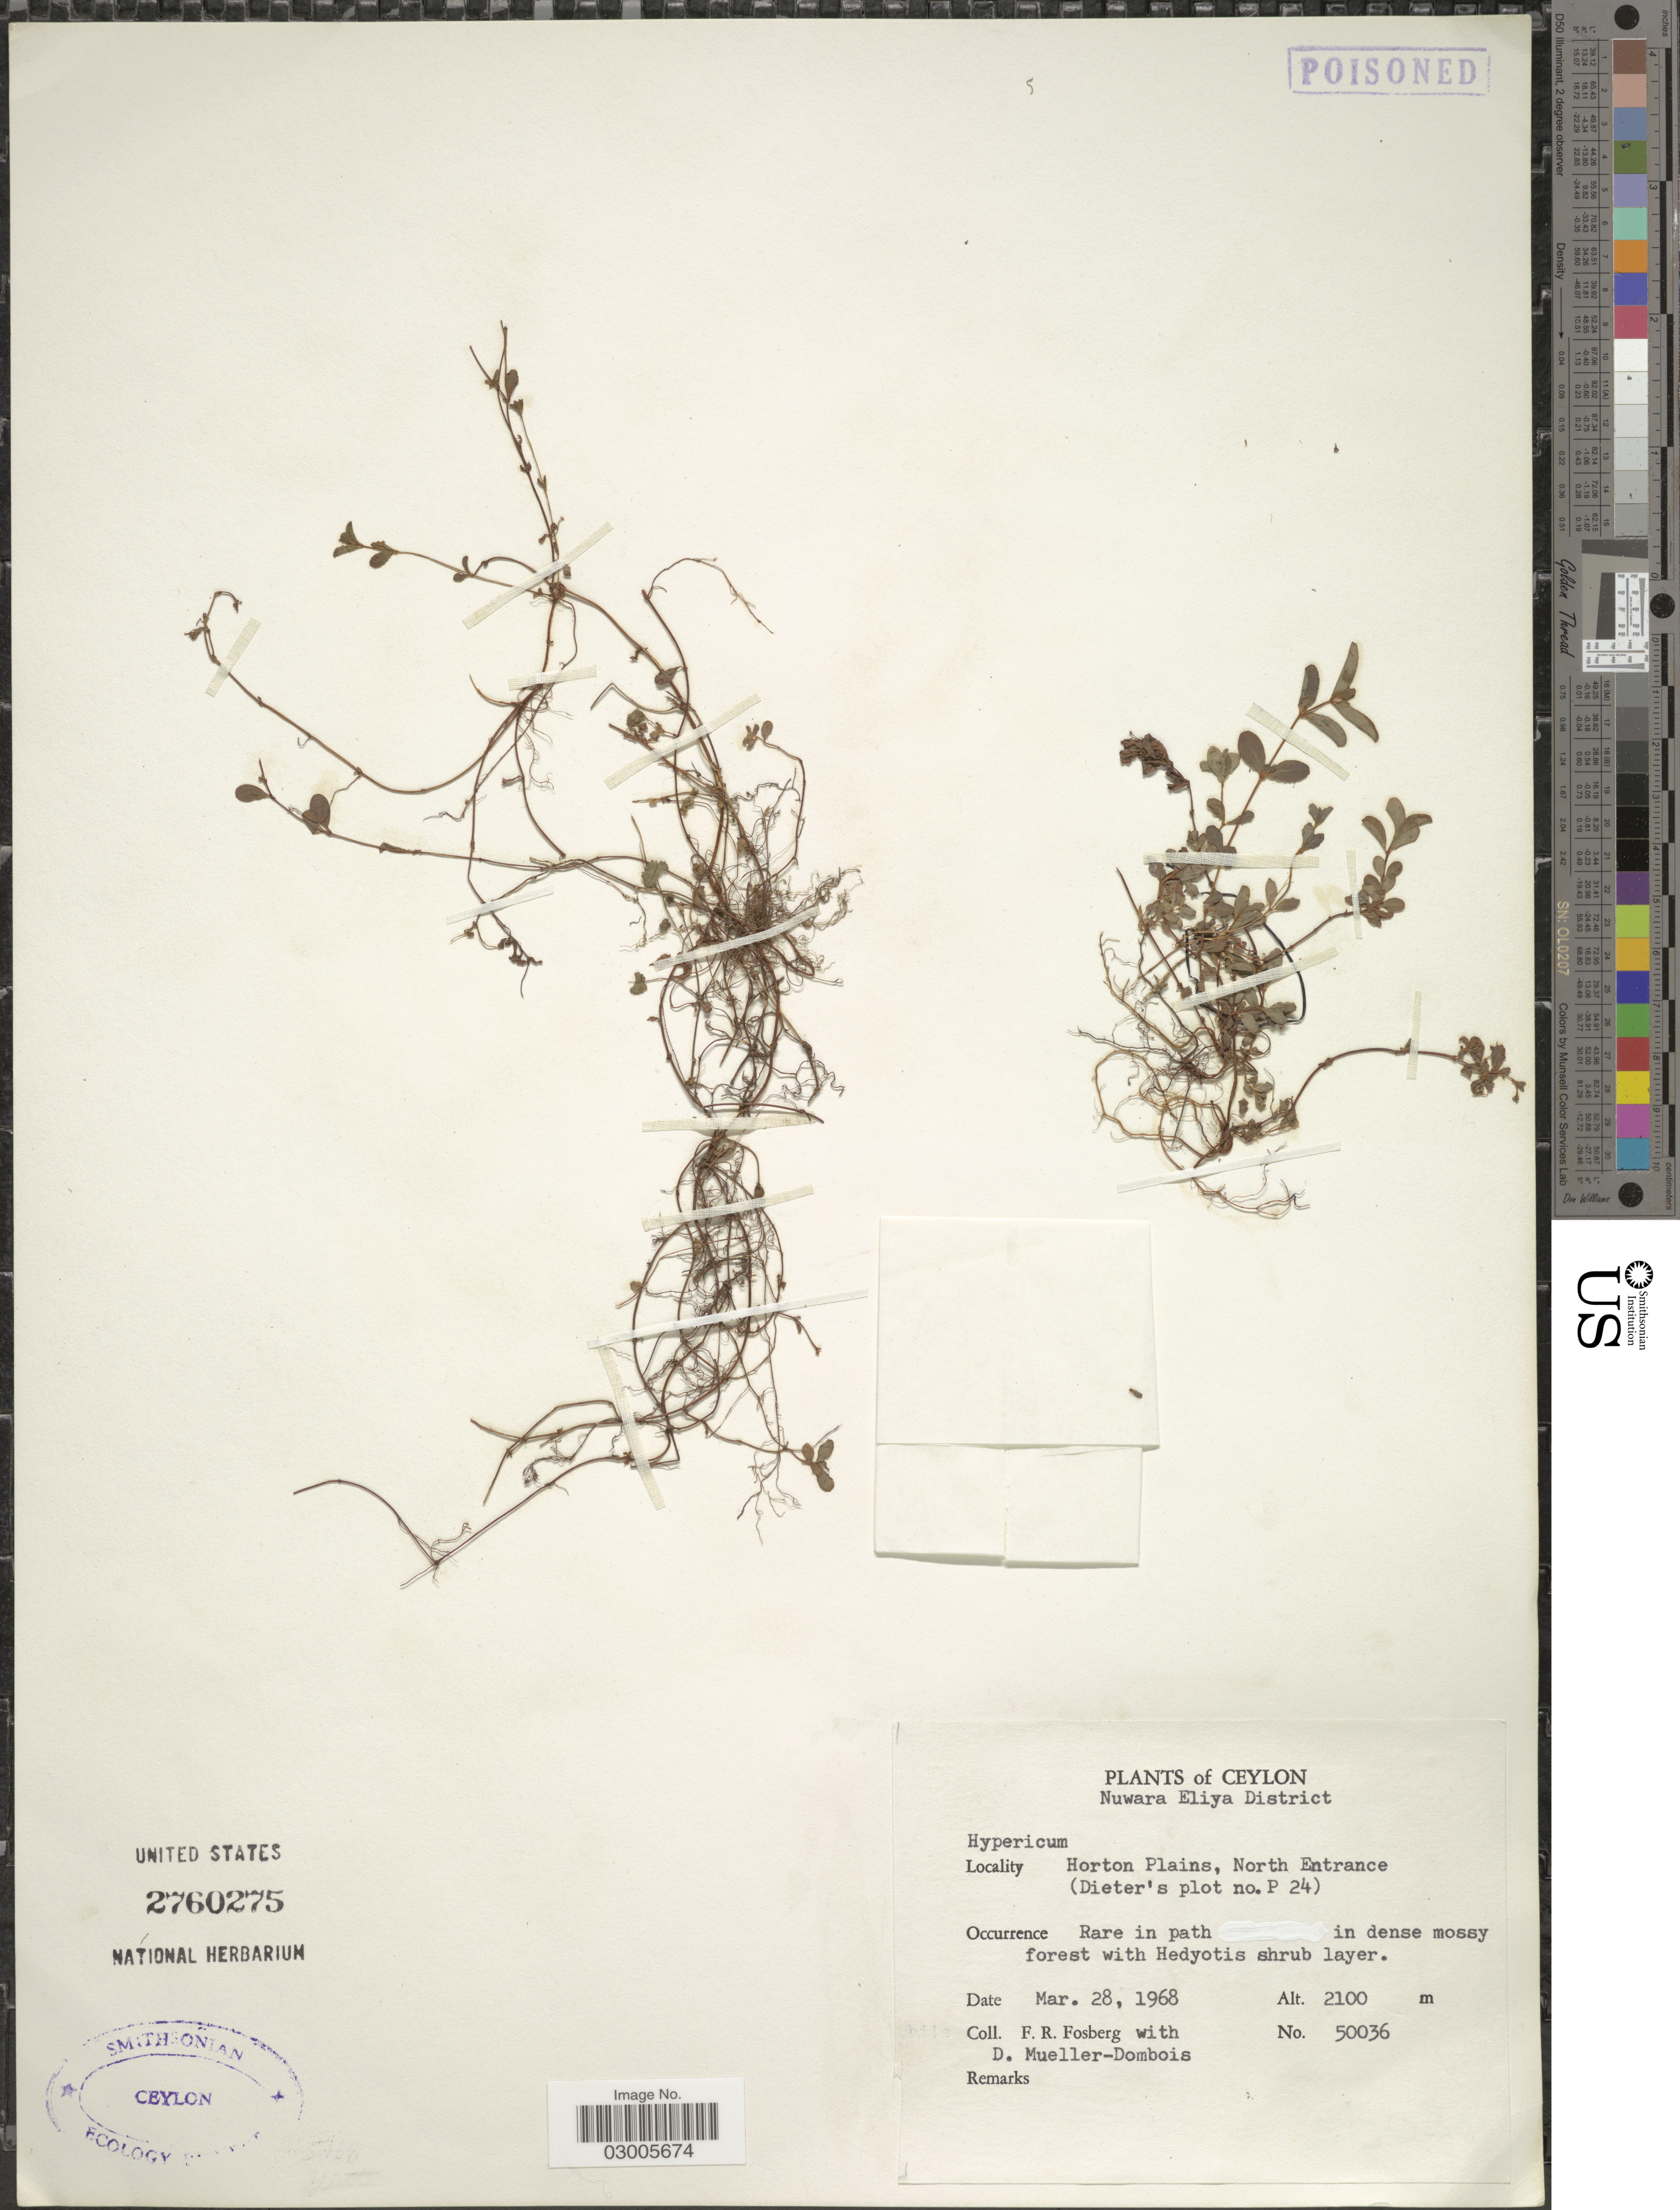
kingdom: Plantae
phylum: Tracheophyta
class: Magnoliopsida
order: Malpighiales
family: Hypericaceae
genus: Hypericum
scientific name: Hypericum sp.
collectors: F. R. Fosberg & D. Mueller-Dombois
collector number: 50036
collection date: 1968-03-28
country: Sri Lanka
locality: Ceylon, Nuwara Eliya District, Horton Plains, North Entrance (Dieter's plot no. P 24).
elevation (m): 2100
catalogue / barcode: US 2760275